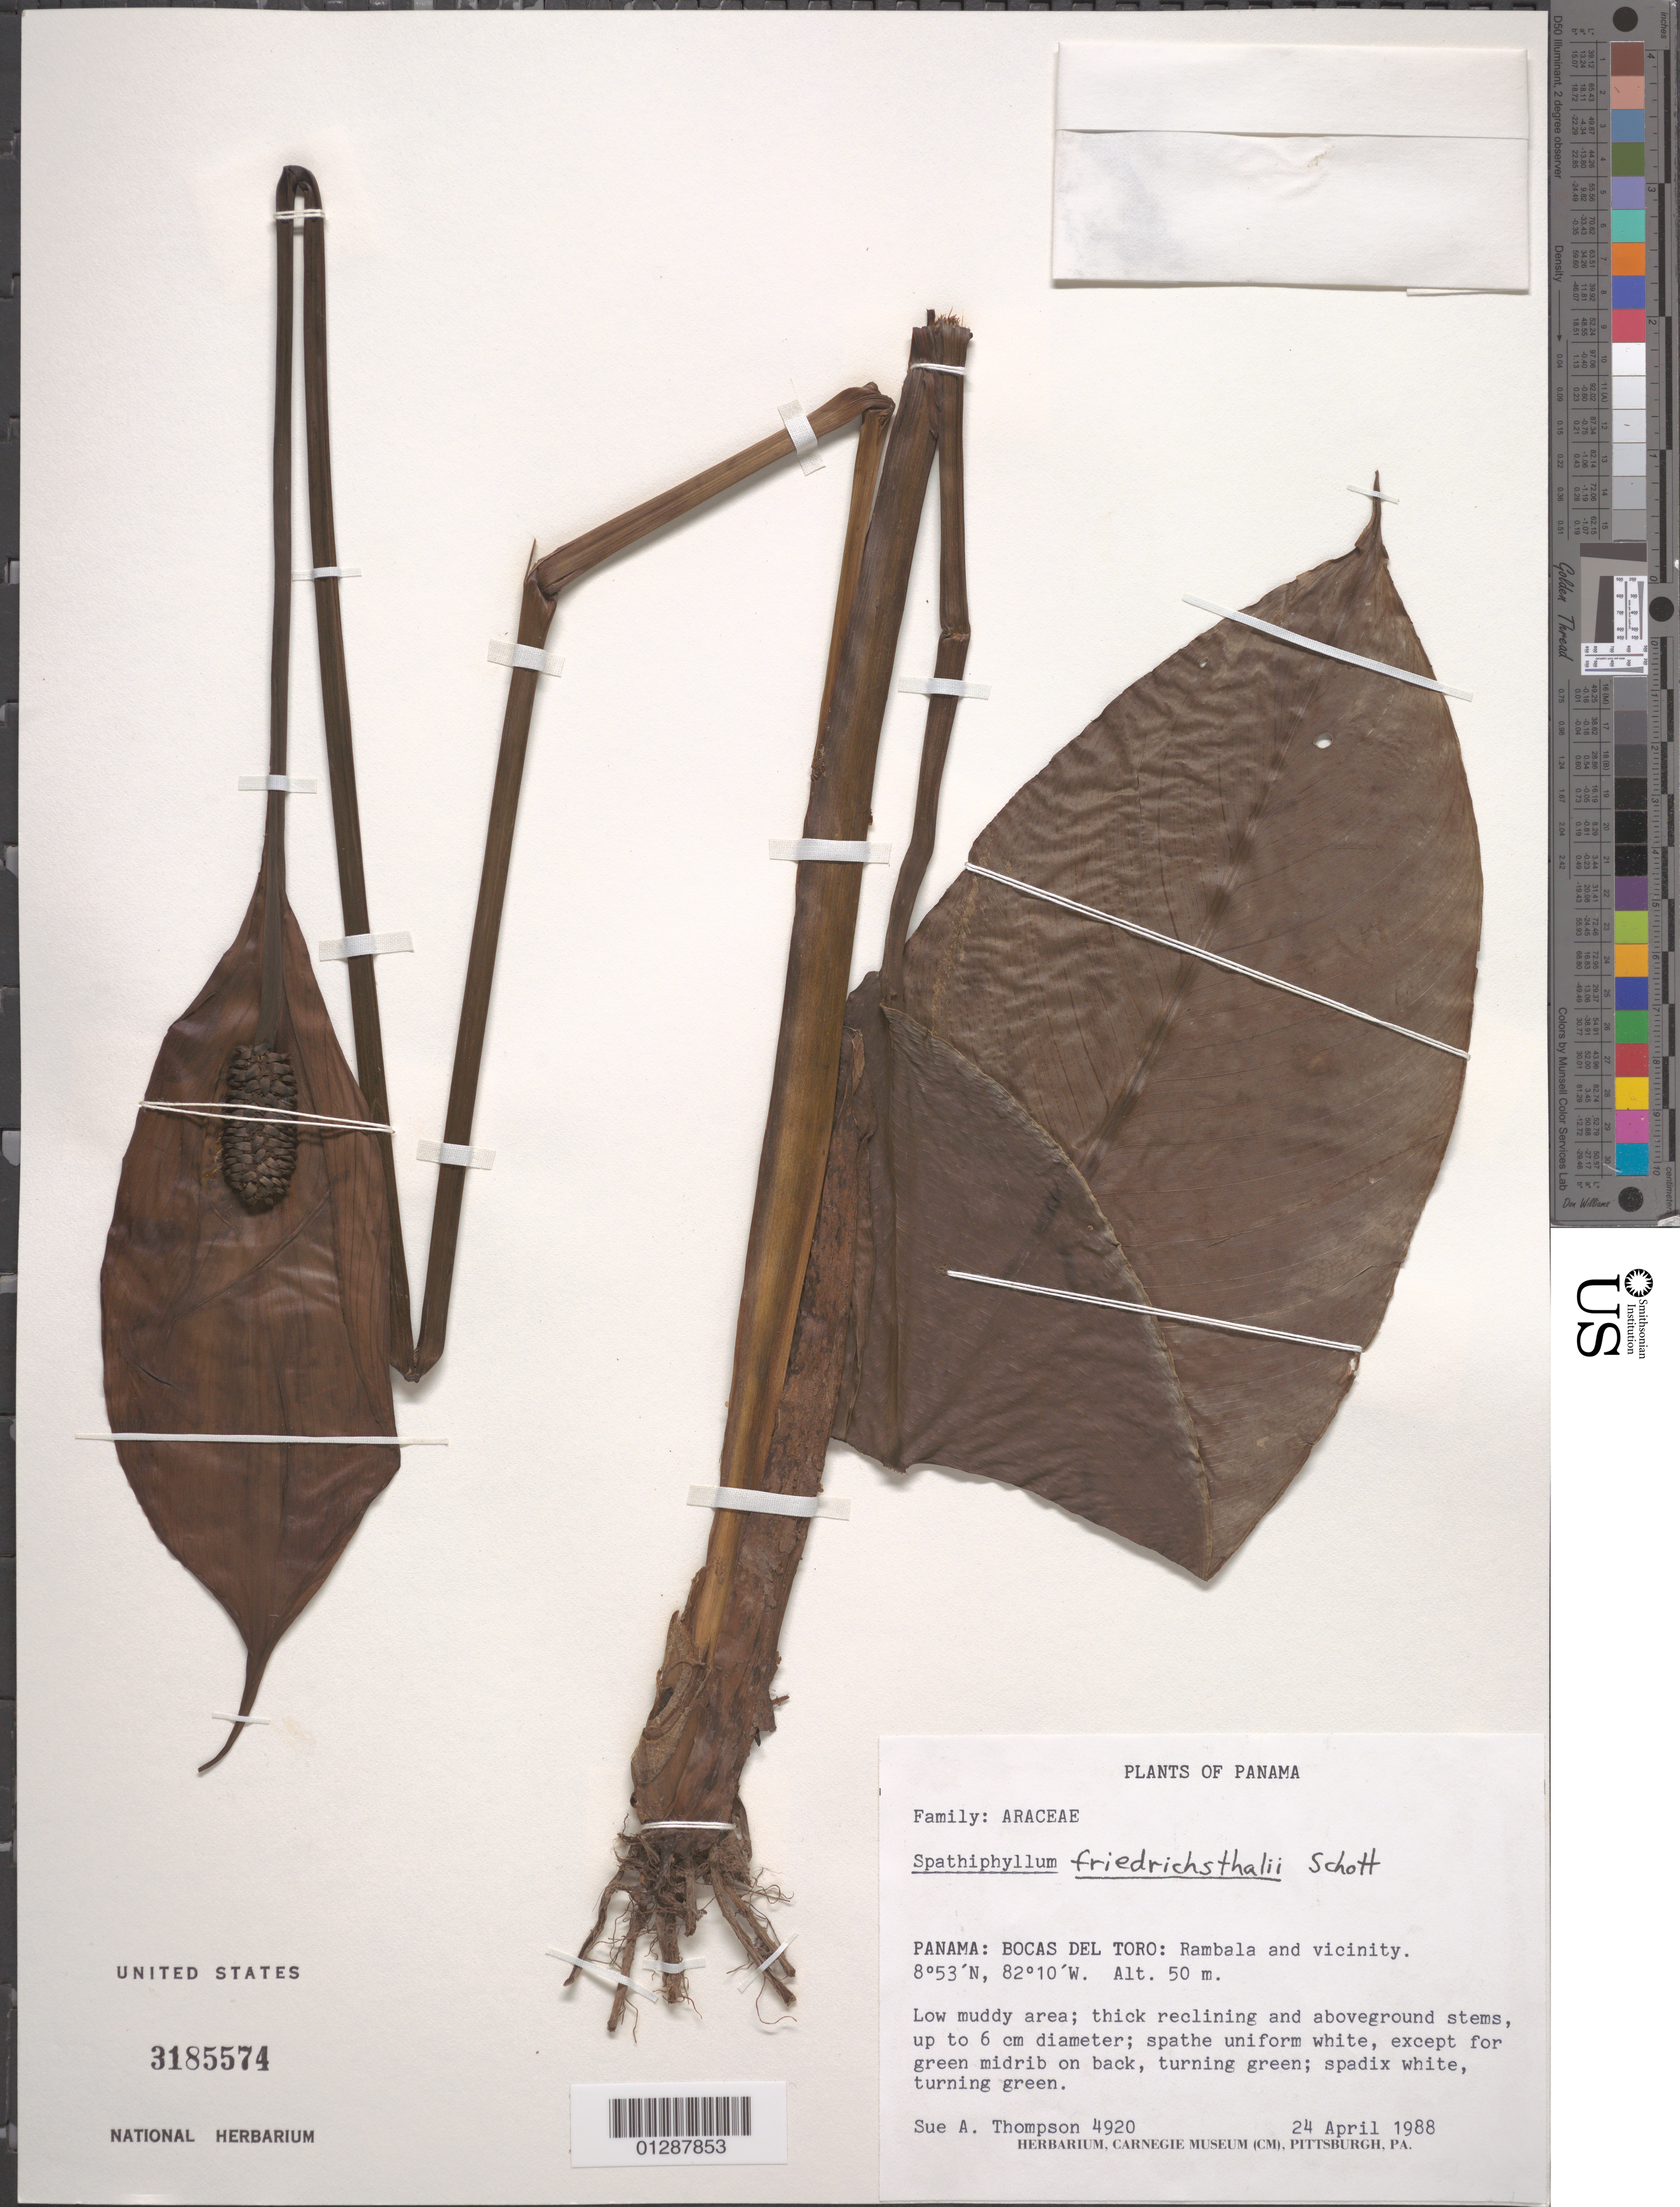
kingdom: Plantae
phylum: Tracheophyta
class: Liliopsida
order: Alismatales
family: Araceae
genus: Spathiphyllum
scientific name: Spathiphyllum friedrichsthalii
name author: Schott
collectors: S. A. Thompson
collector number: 4920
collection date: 1988-04-24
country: Panama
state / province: Bocas del Toro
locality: Rambala and vicinity.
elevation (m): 50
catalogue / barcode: US 3185574